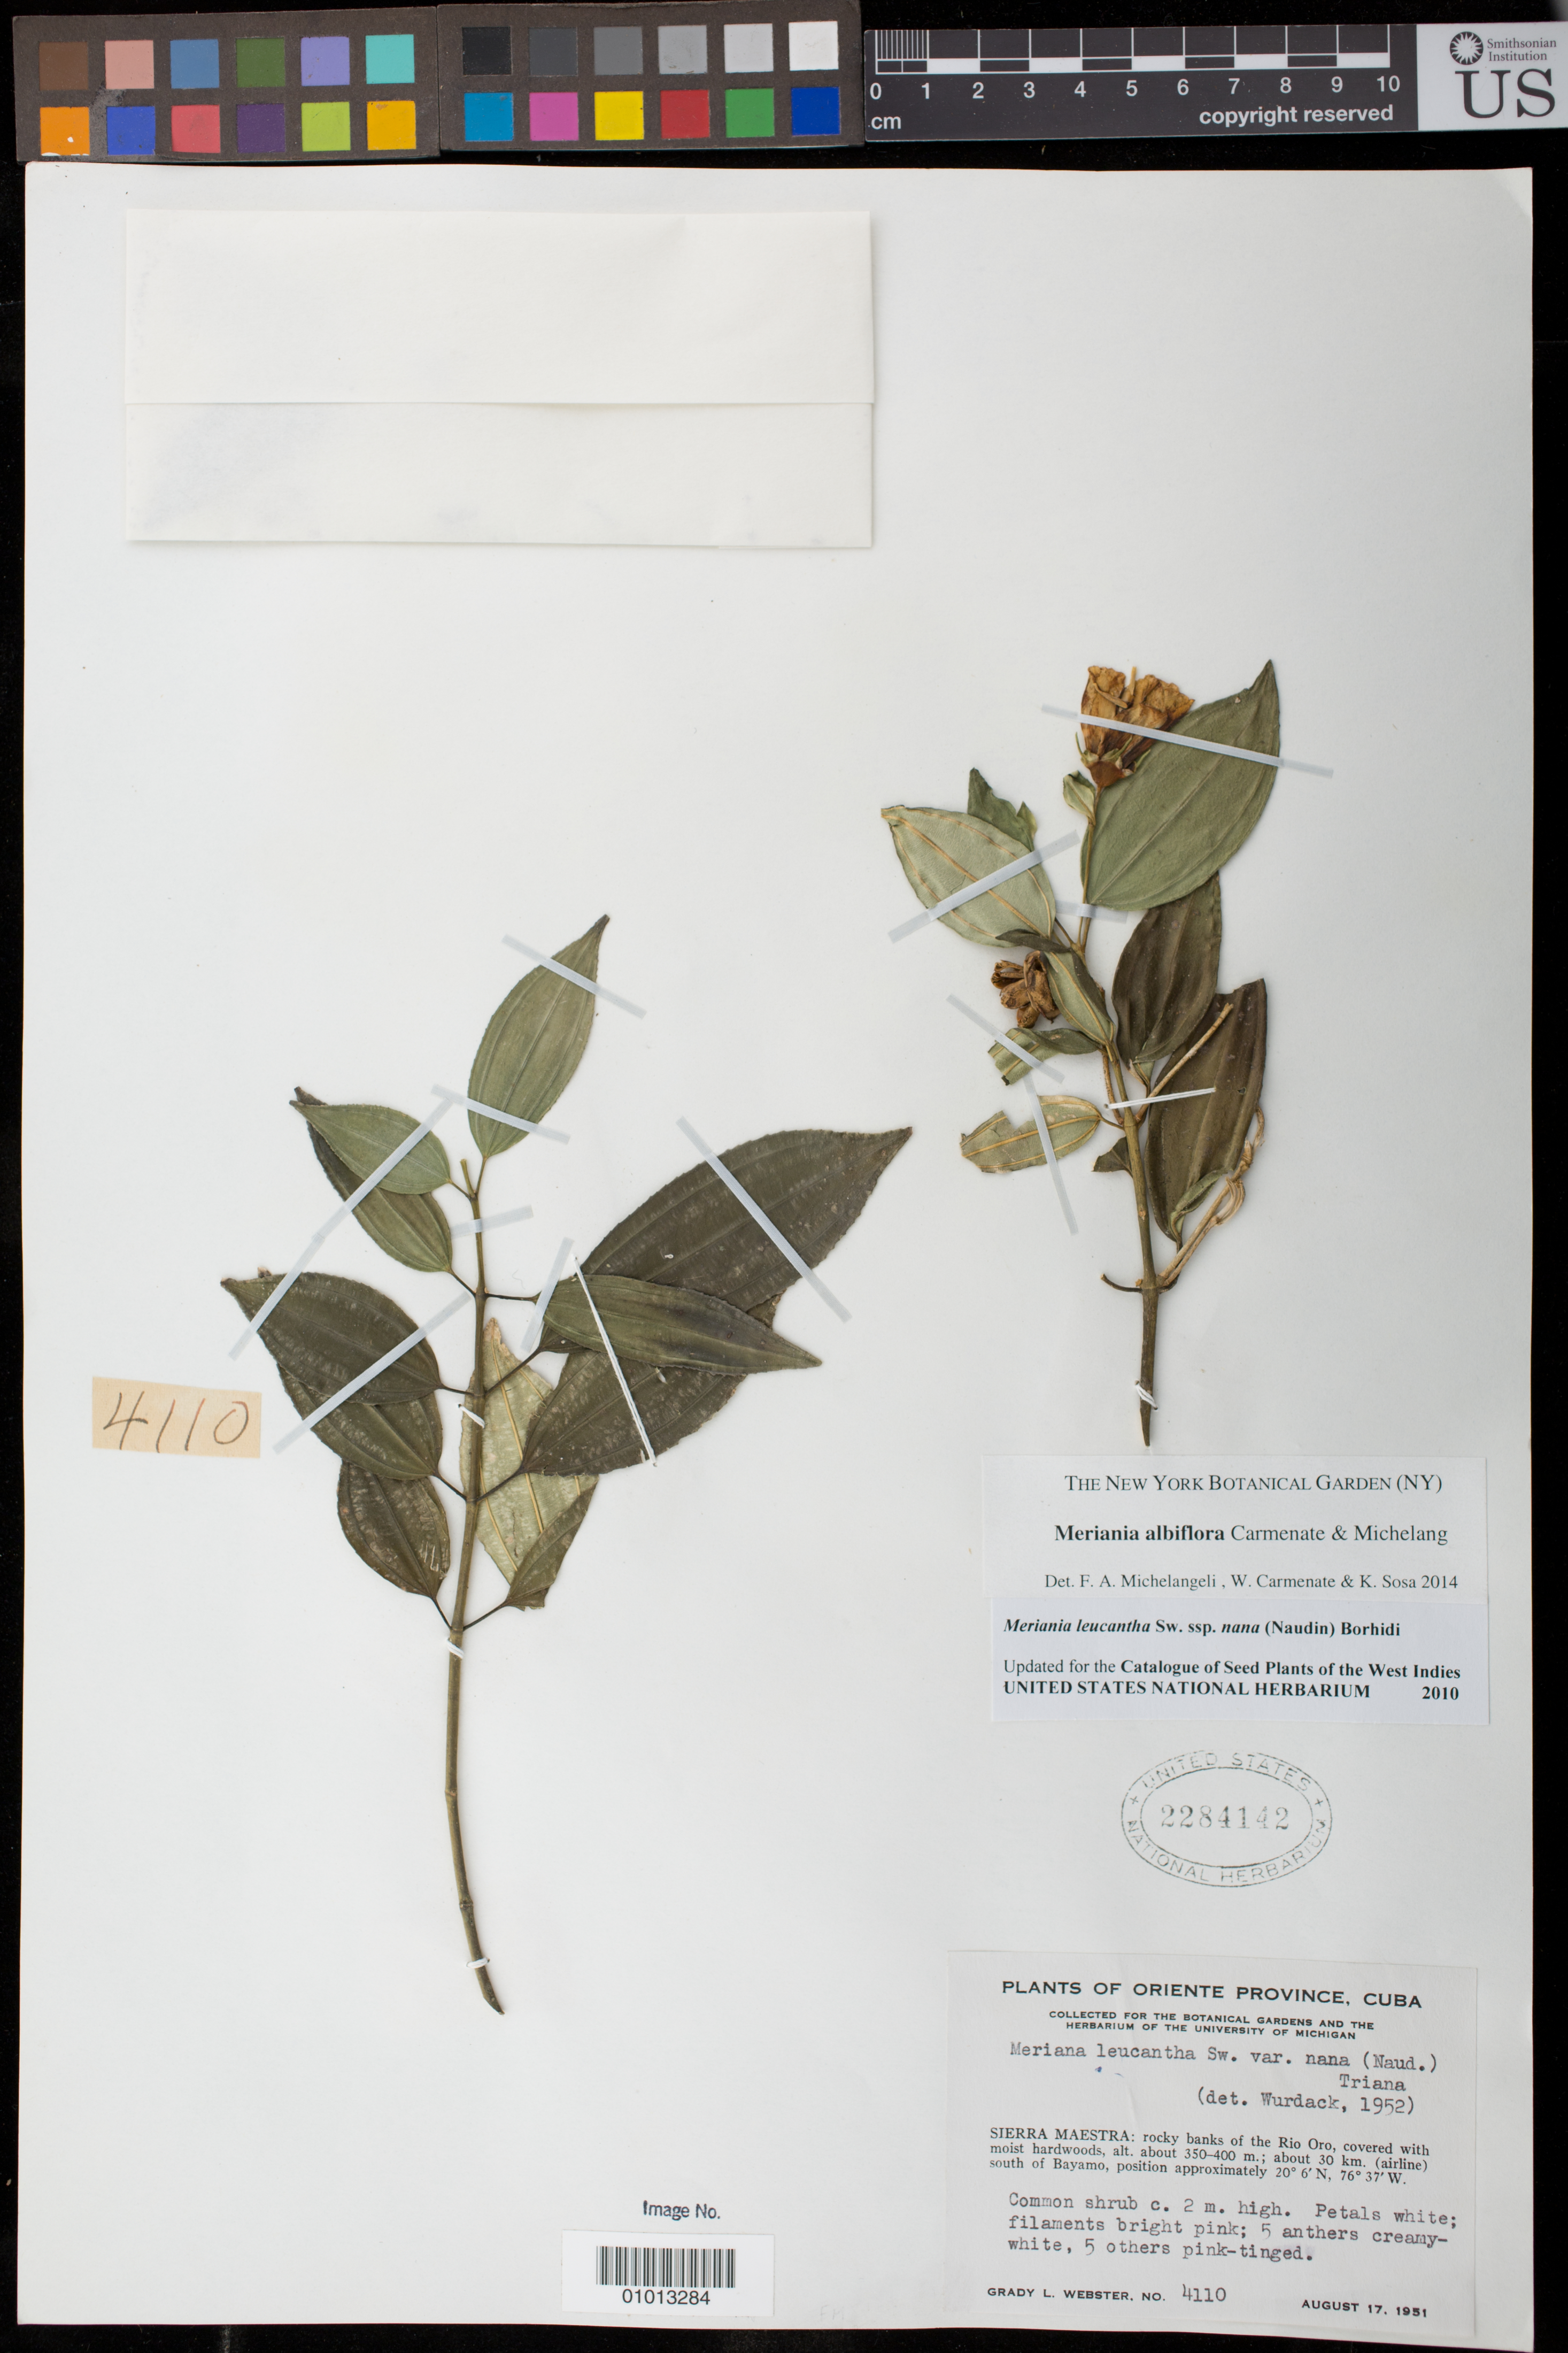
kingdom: Plantae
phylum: Tracheophyta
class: Magnoliopsida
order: Myrtales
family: Melastomataceae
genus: Meriania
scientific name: Meriania albiflora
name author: Carmenate & Michelang.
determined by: Michelangeli, F. A.; Carmenate, W.; Sosa, K.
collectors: G. L. Webster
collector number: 4110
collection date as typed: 17 Aug 1951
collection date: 1951-08-17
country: Cuba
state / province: Granma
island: Cuba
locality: Oriente [Granma] Province. Sierra Maestra, Río Oro, about 30 km (airline) south of Bayamo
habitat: Rocky banks of river, covered with moist hardwoods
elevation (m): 350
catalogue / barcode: US 2284142